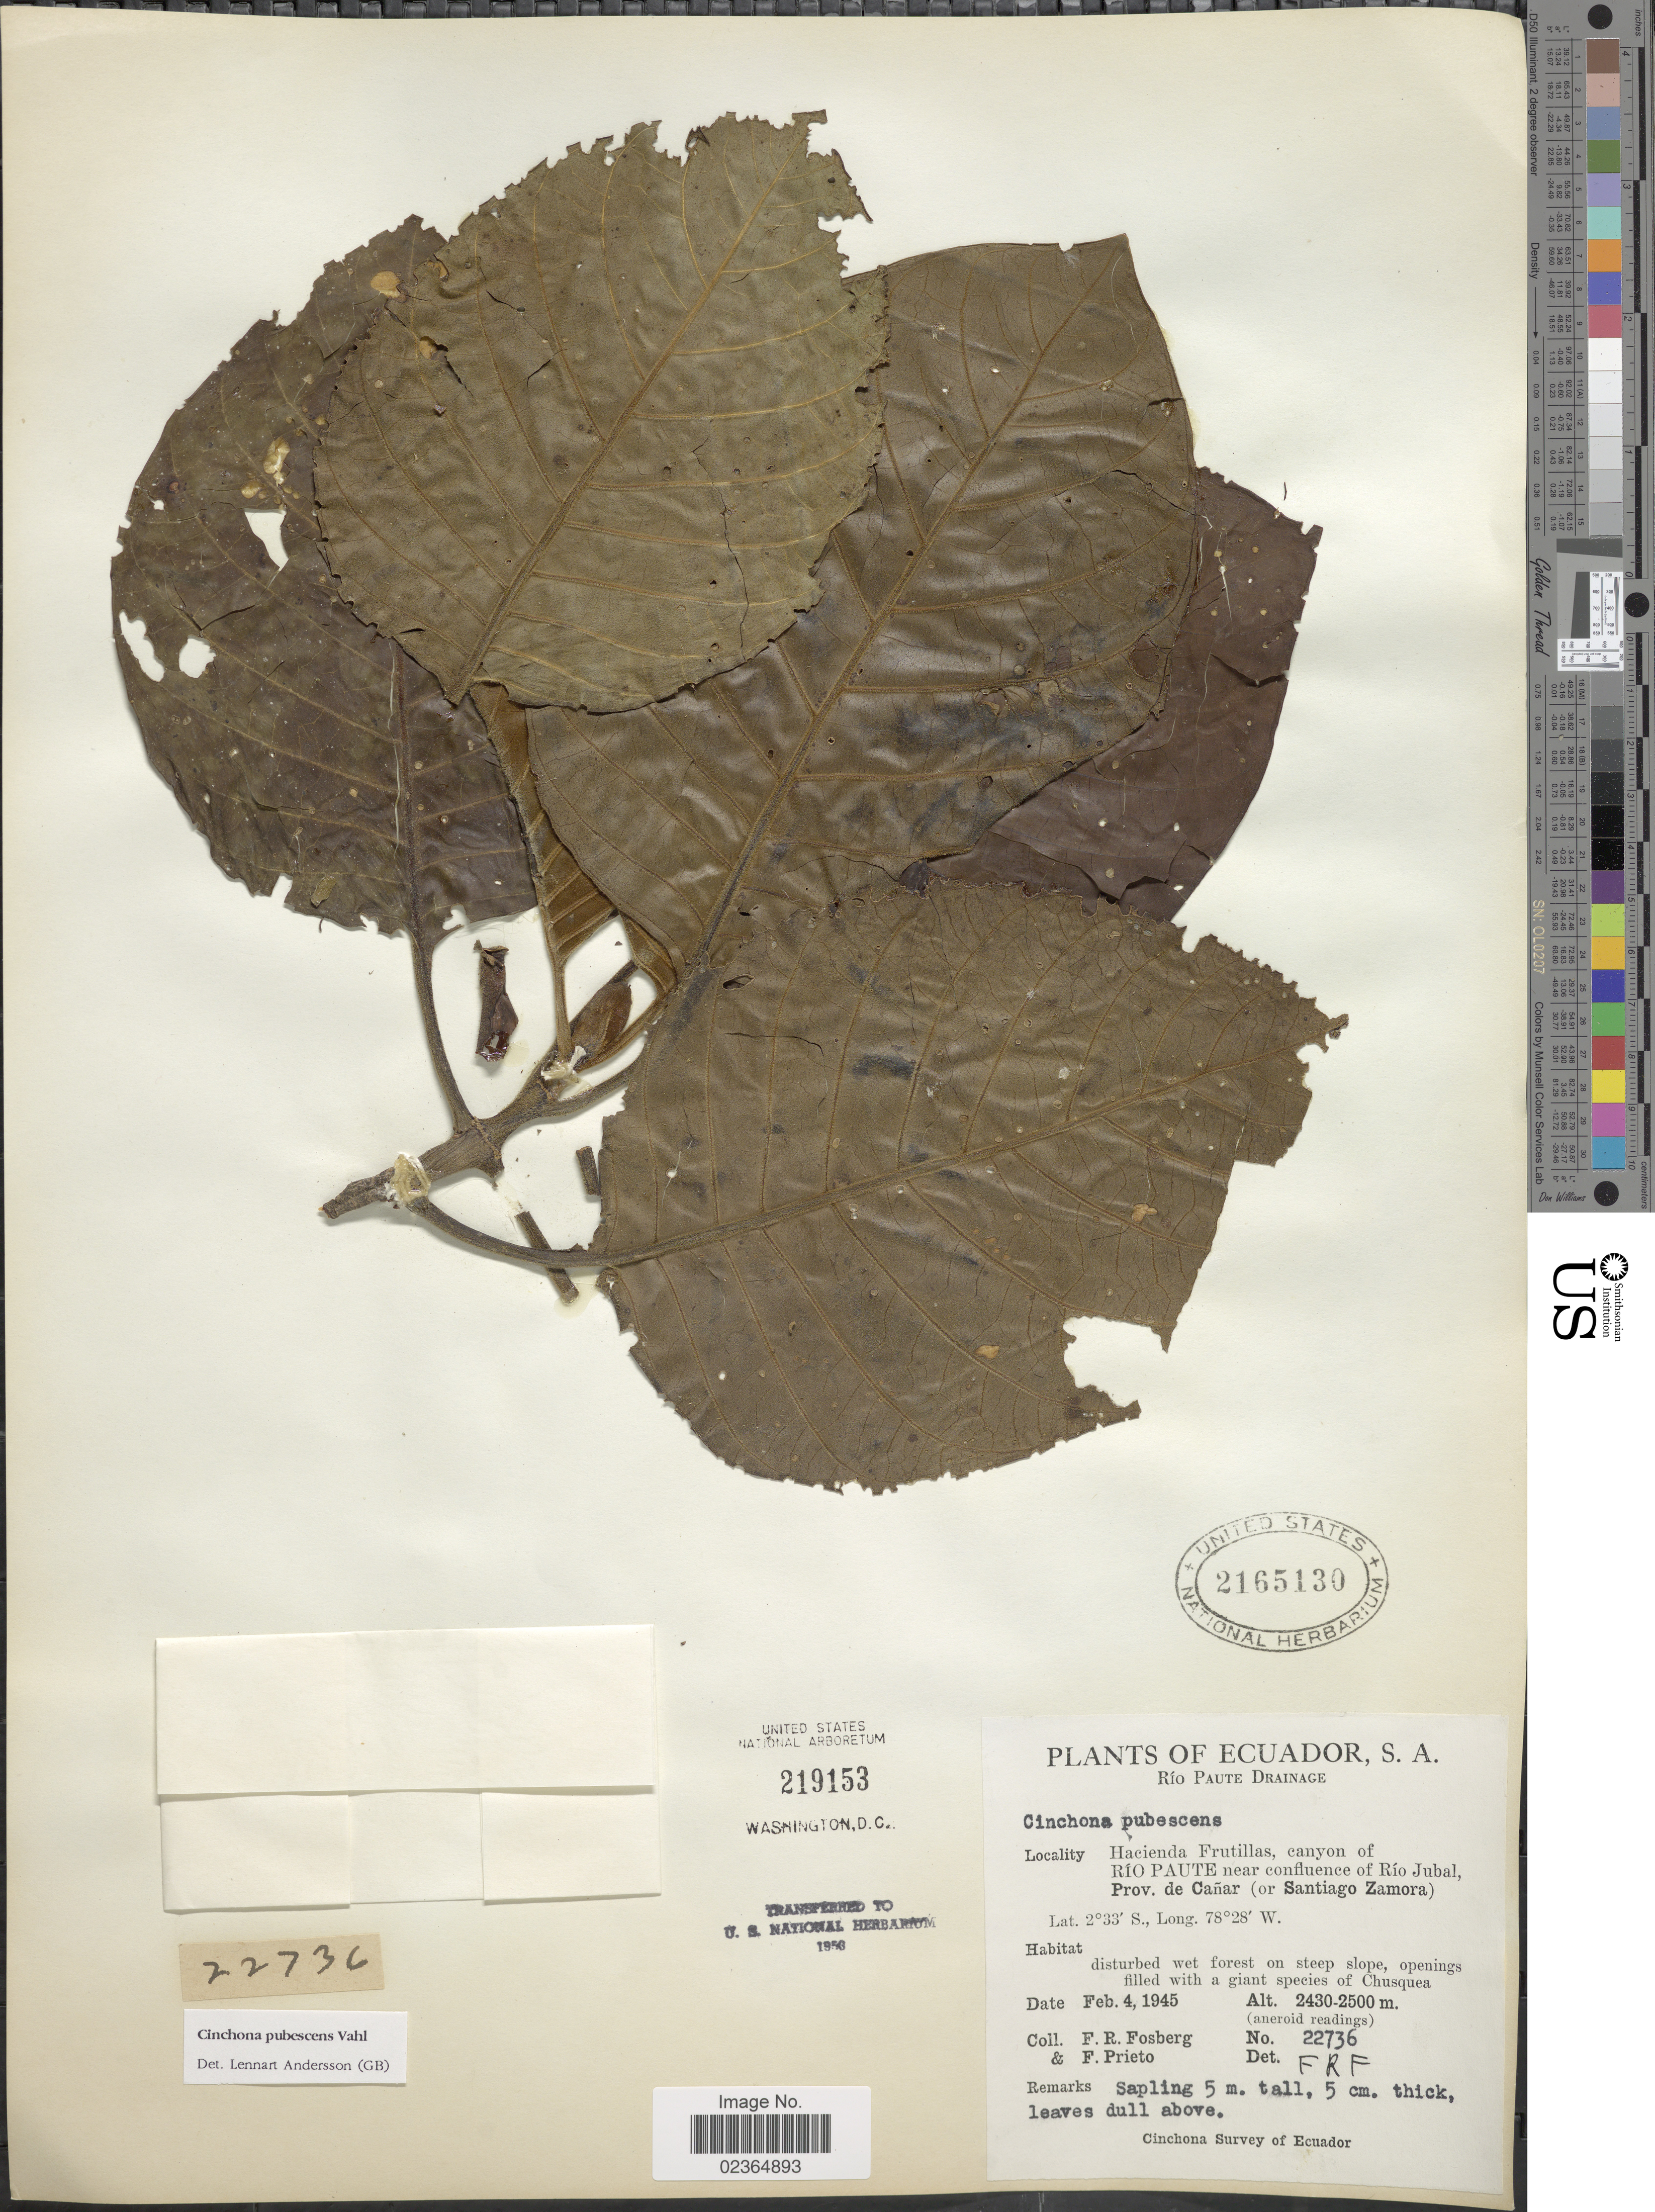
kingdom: Plantae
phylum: Tracheophyta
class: Magnoliopsida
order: Gentianales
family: Rubiaceae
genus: Cinchona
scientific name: Cinchona pubescens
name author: Vahl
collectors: F. R. Fosberg & F. Prieto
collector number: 22736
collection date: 1945-02-04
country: Ecuador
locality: Río Paute Drainage. Hacienda Frutillas, canyon of Río Paute near confluence of Río Jubal, Prov. de Cañar (or Santiago Zamora)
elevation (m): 2430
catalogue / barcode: US 2165130